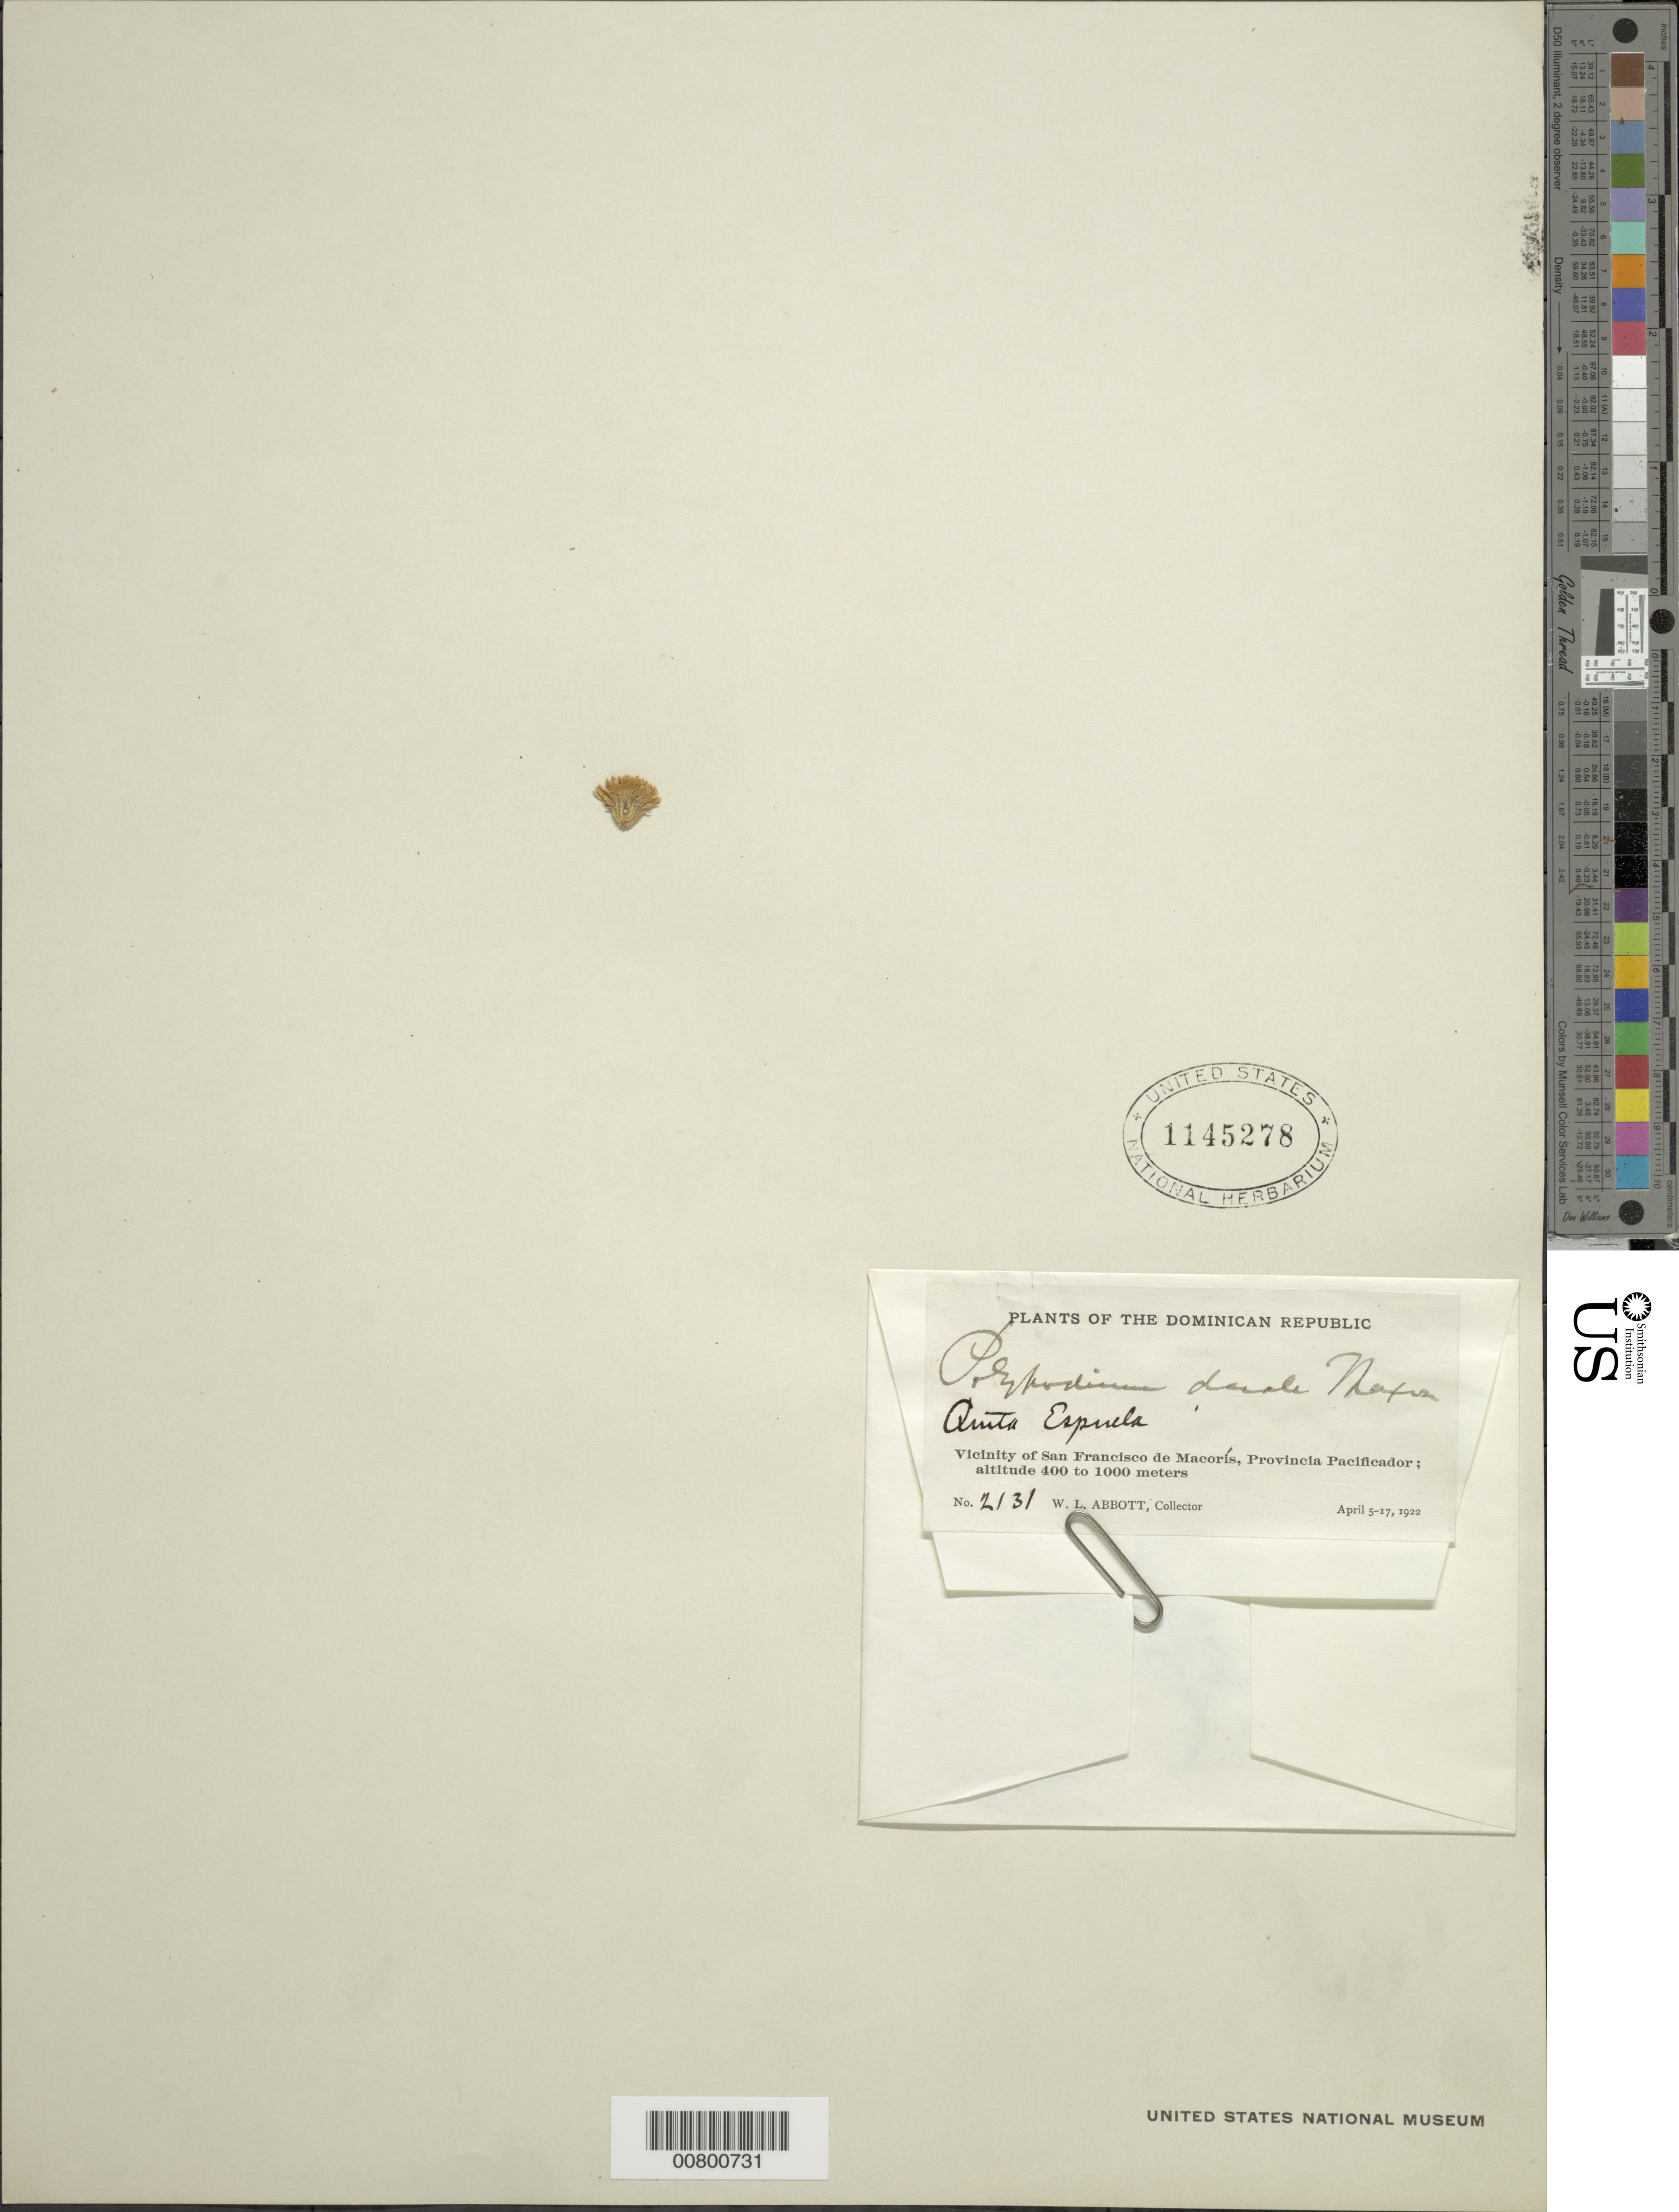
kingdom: Plantae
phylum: Tracheophyta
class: Polypodiopsida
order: Polypodiales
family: Polypodiaceae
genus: Cochlidium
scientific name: Cochlidium serrulatum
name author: (Sw.) L.E. Bishop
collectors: W. L. Abbott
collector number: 2131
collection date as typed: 05 Apr 1922 to 17 Apr 1922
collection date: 1922-04-05/1922-04-17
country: Dominican Republic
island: Hispaniola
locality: Prov. Pacificador, San Francisco de Macorís vicinity, Quita Espuela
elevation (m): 400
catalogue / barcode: US 1145278